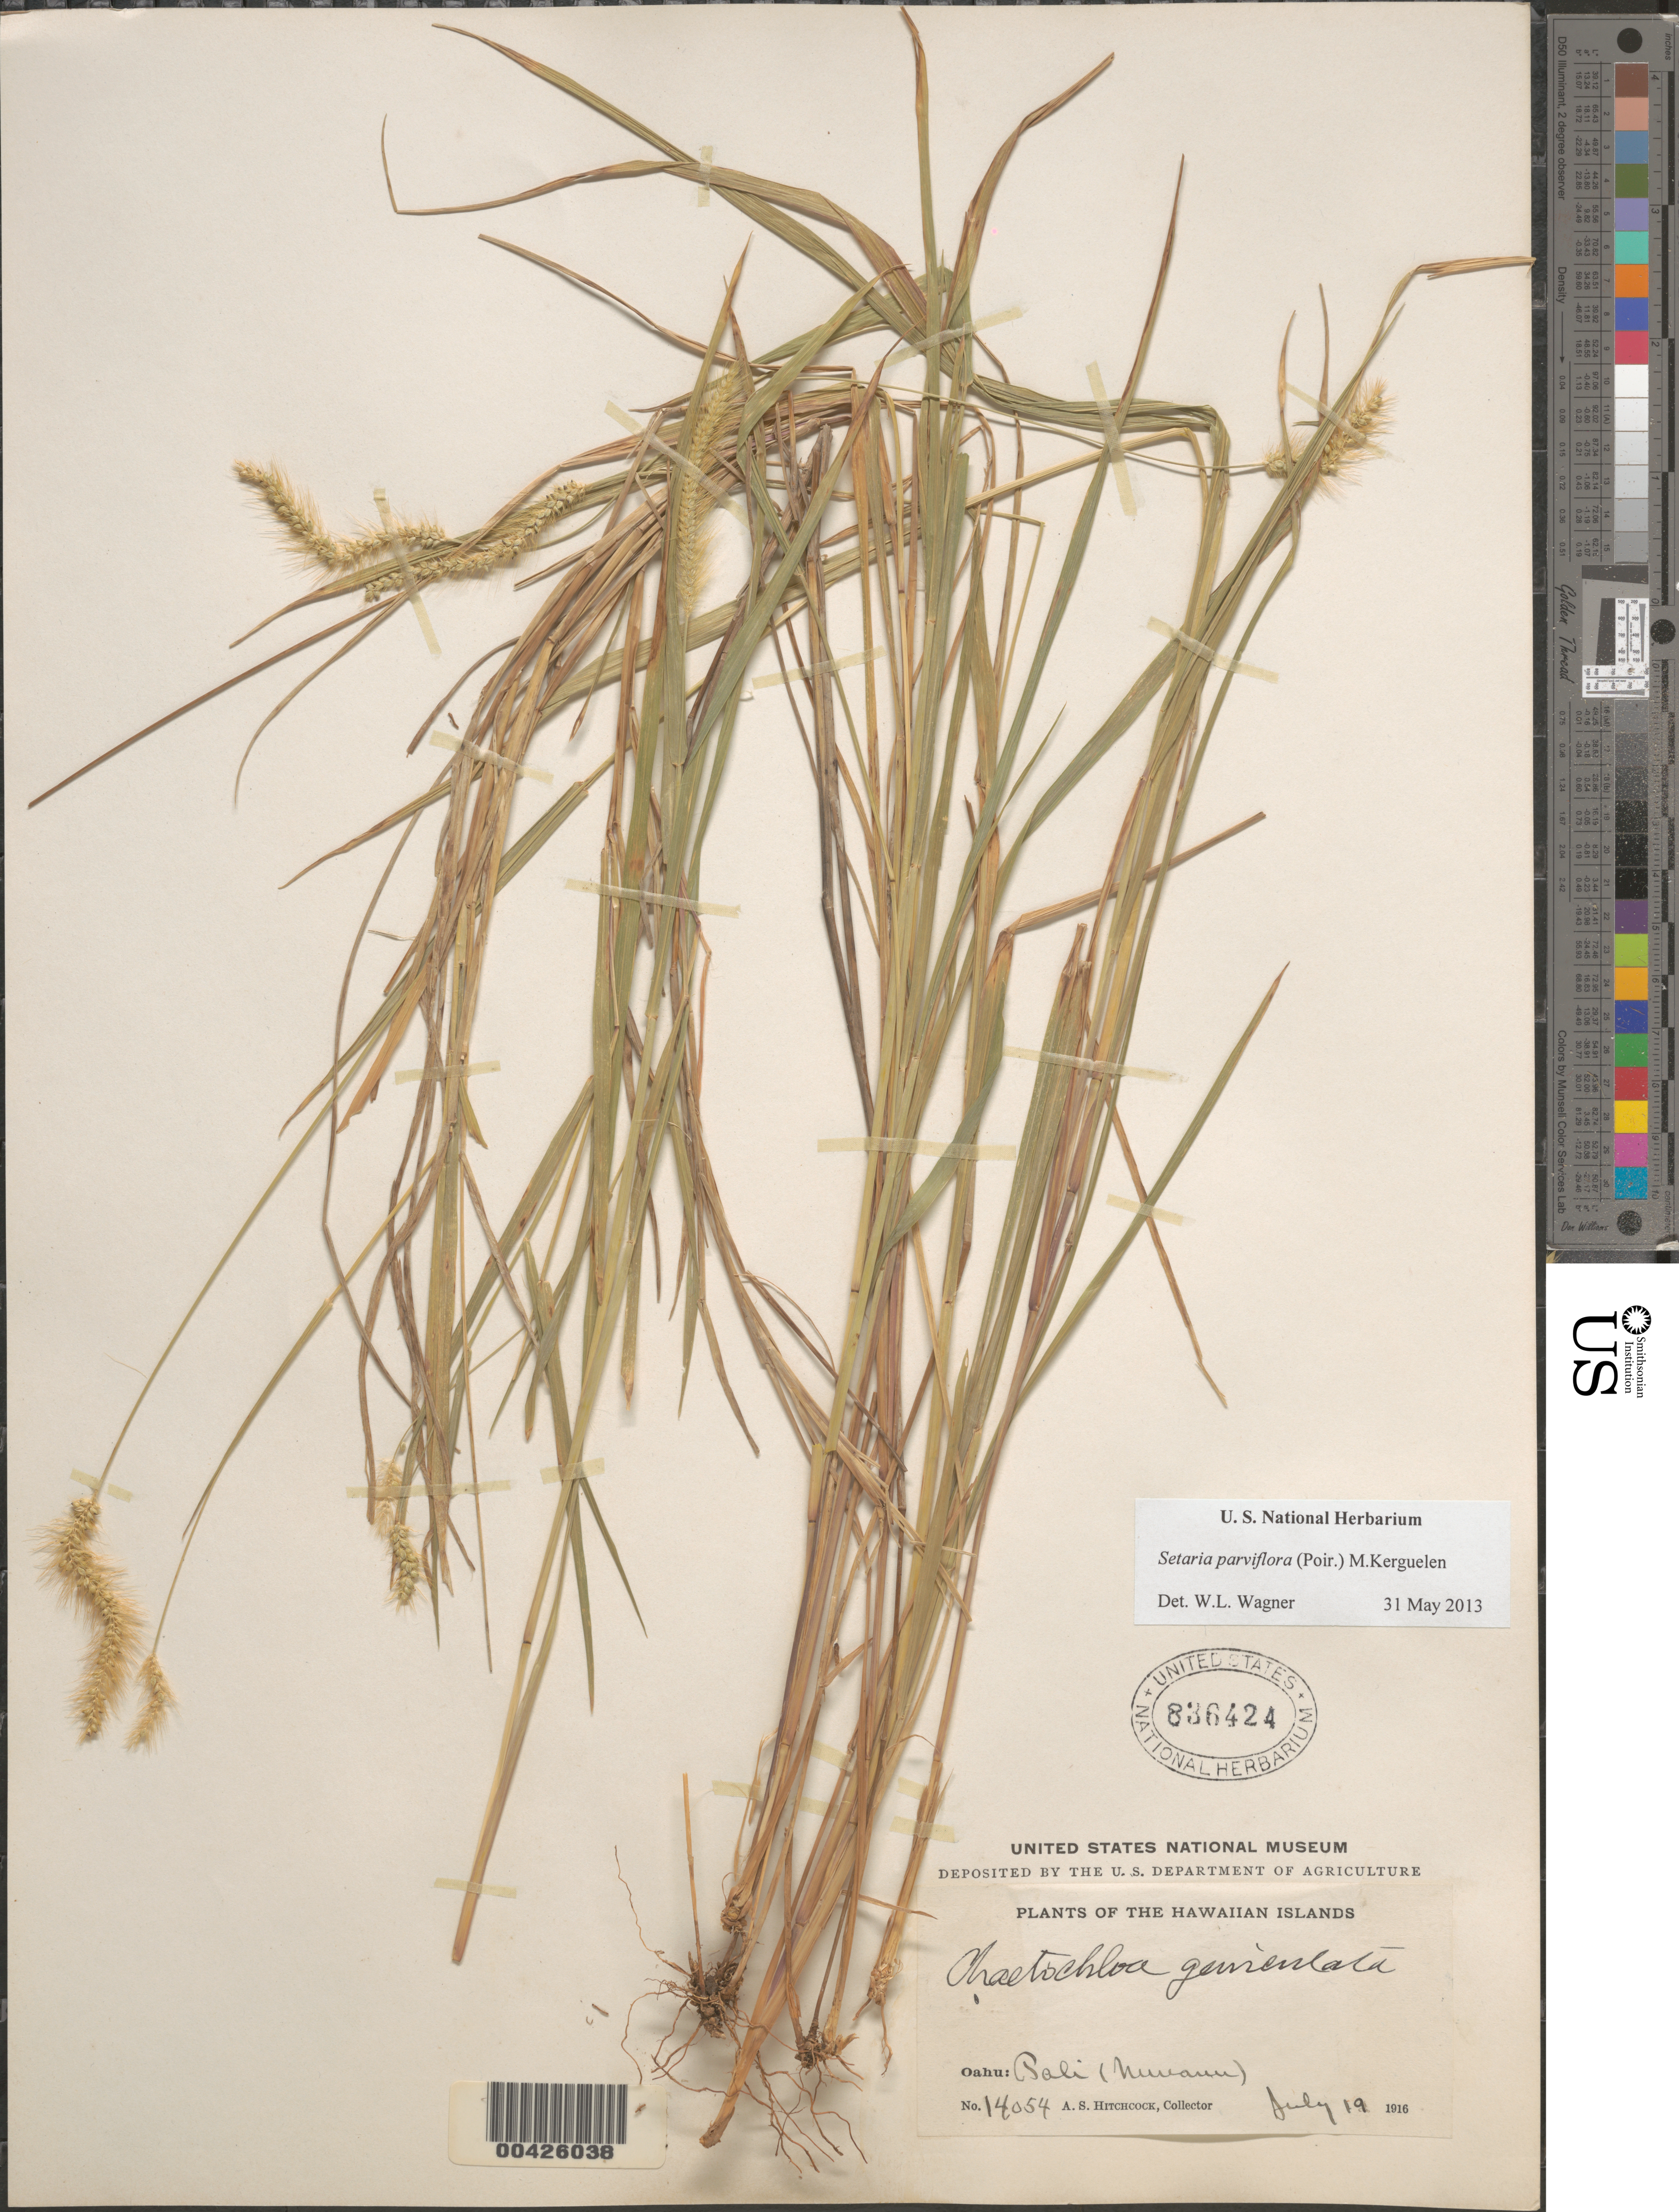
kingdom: Plantae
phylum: Tracheophyta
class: Liliopsida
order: Poales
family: Poaceae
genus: Setaria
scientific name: Setaria parviflora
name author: (Poir.) Kerguélen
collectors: A. S. Hitchcock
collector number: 14054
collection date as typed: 19 Jul 1916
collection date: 1916-07-19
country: United States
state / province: Hawaii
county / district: Honolulu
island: Oahu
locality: Pali (Nuuanu)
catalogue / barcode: US 836424